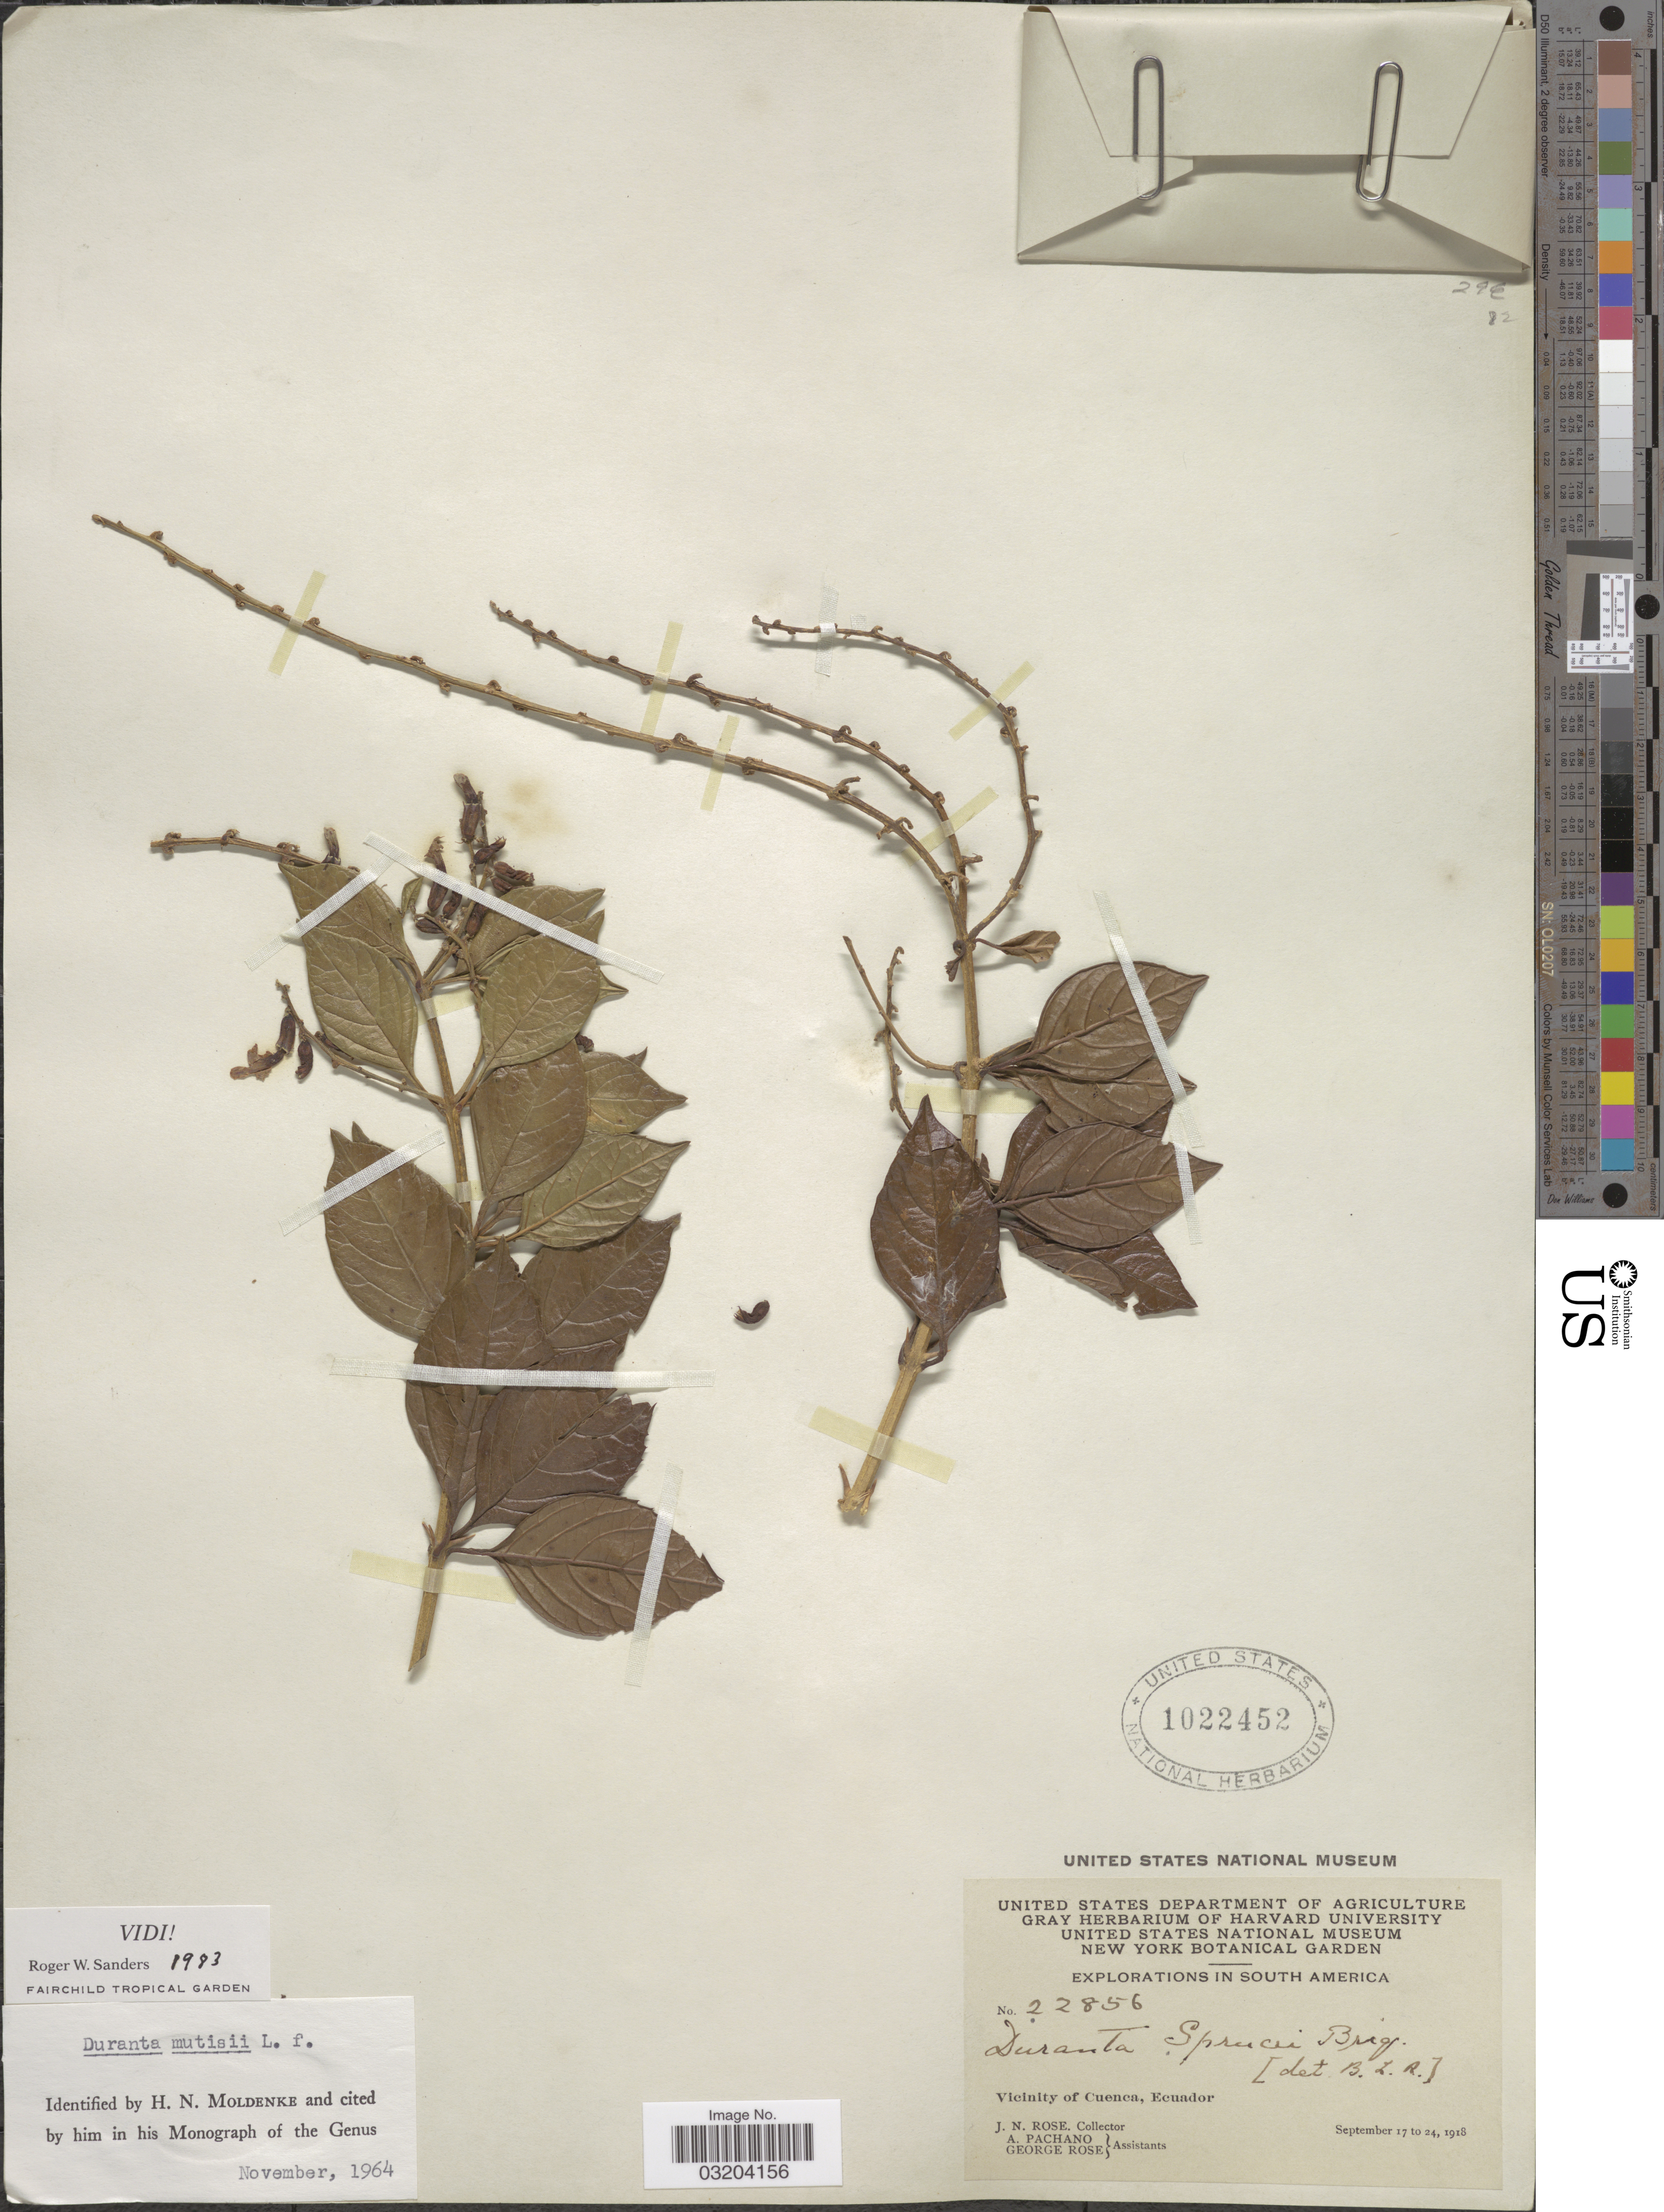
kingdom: Plantae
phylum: Tracheophyta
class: Magnoliopsida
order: Lamiales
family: Verbenaceae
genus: Duranta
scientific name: Duranta sp.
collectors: J. N. Rose, A. Pachano & G. Rose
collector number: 22856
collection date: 1918-09-17/1918-09-24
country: Ecuador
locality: Vicinity of Cuenca.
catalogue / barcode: US 1022452